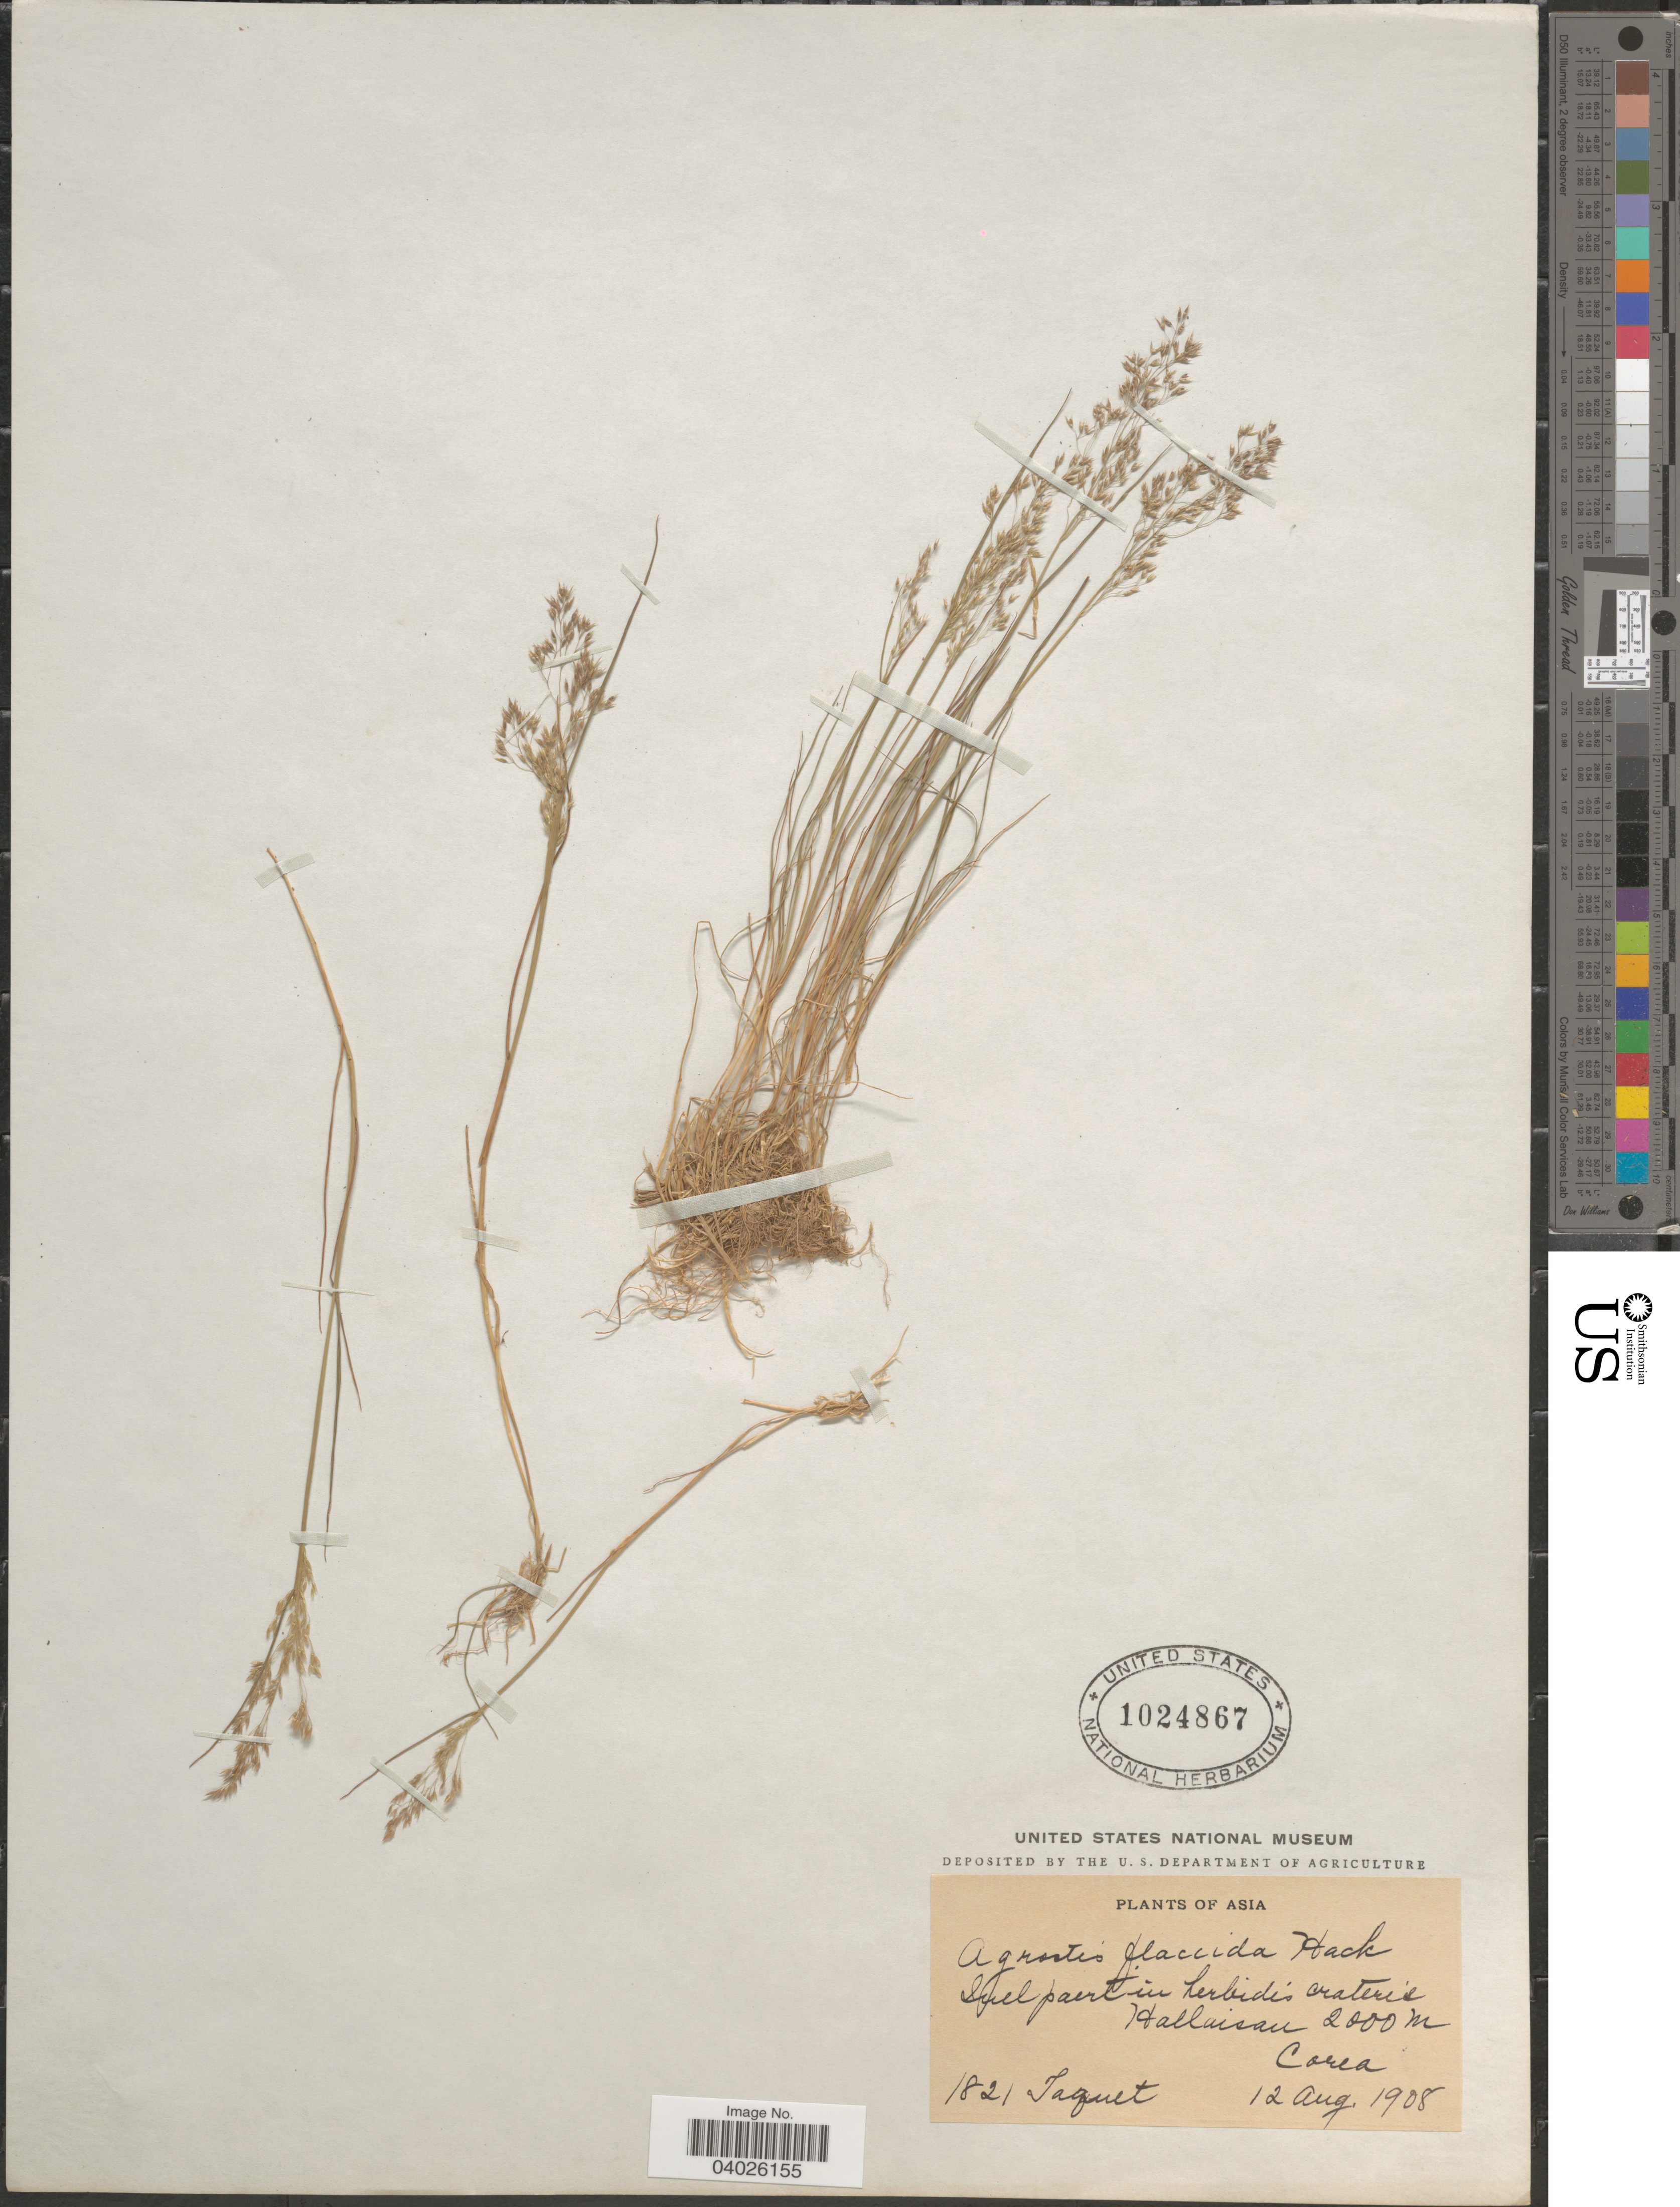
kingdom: Plantae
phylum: Tracheophyta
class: Liliopsida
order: Poales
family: Poaceae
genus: Agrostis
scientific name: Agrostis flaccida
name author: Hack.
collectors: Taquet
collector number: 1821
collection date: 1908-08-12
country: South Korea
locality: Quelpaert in herbidis crateris Hallaisan. Corea.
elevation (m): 2000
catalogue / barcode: US 1024867